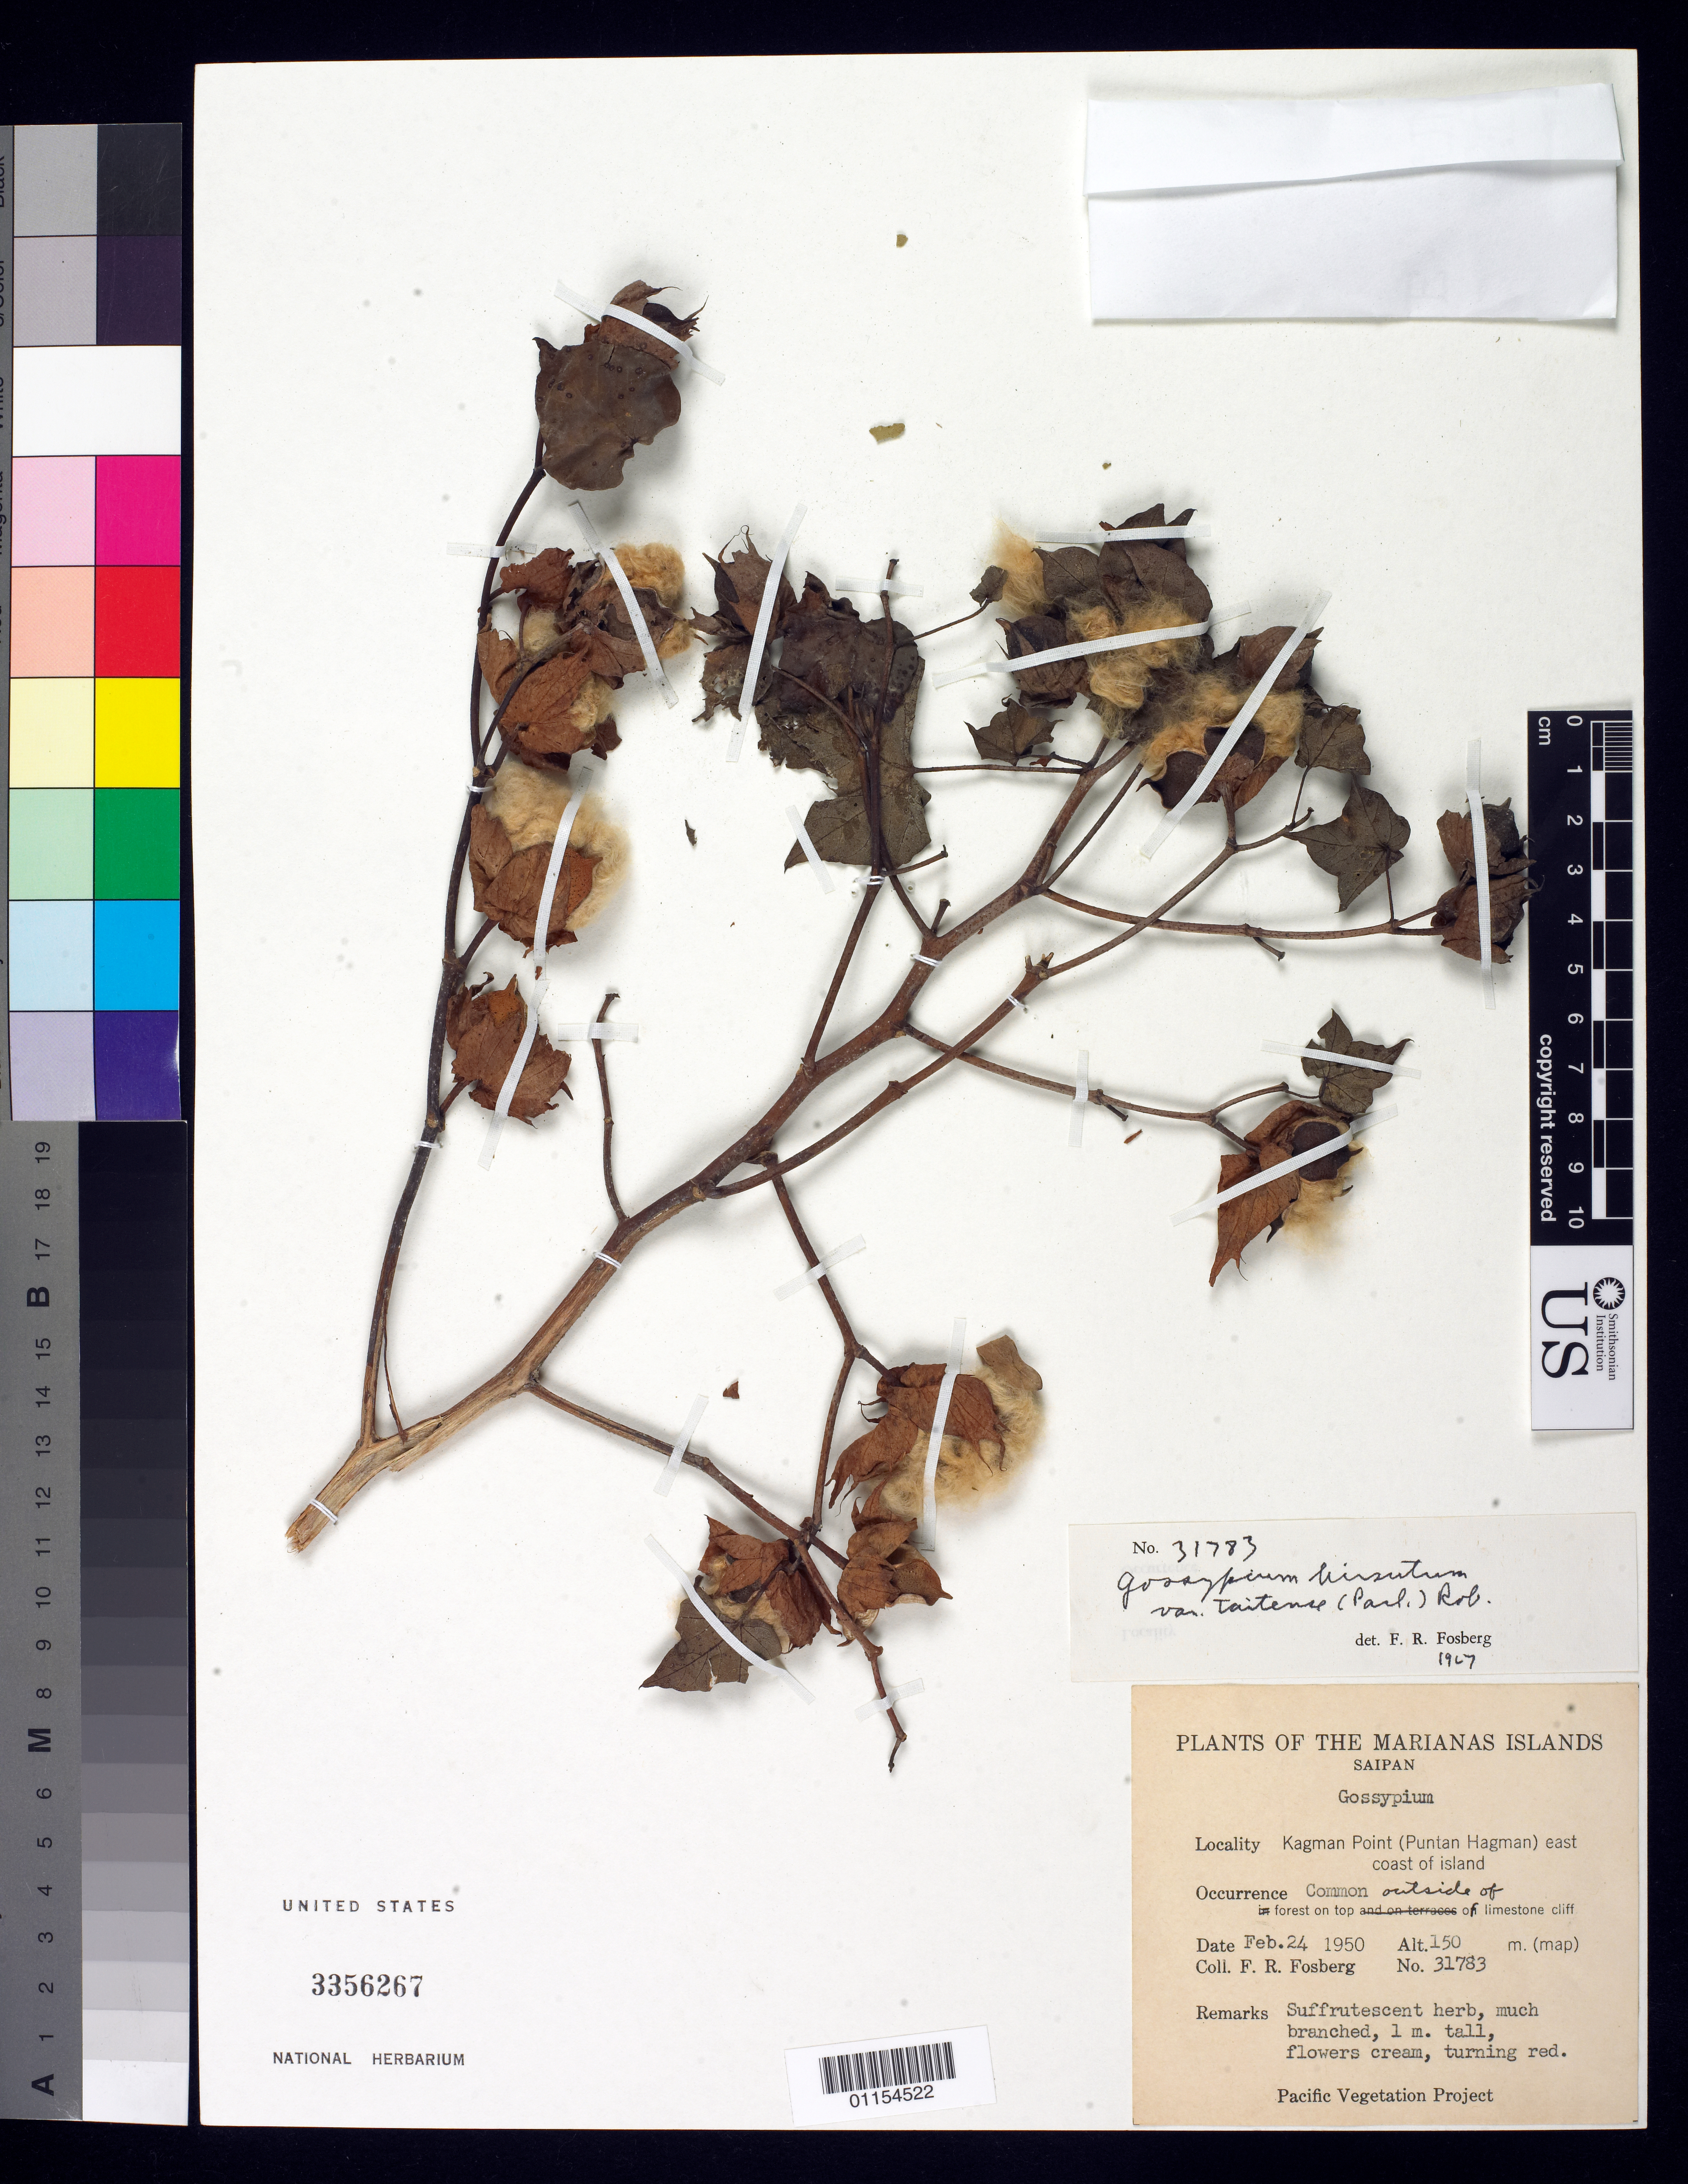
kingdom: Plantae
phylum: Tracheophyta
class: Magnoliopsida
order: Malvales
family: Malvaceae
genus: Gossypium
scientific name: Gossypium hirsutum var. taitense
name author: (Parl.) Roberty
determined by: Fosberg, F. R.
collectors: F. R. Fosberg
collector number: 31783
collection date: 1950-02-24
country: Northern Mariana Islands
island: Saipan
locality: Kagman Point (Puntan Hagman) east coast of island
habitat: forest on top of limestone cliff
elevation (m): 150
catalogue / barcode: US 3356367